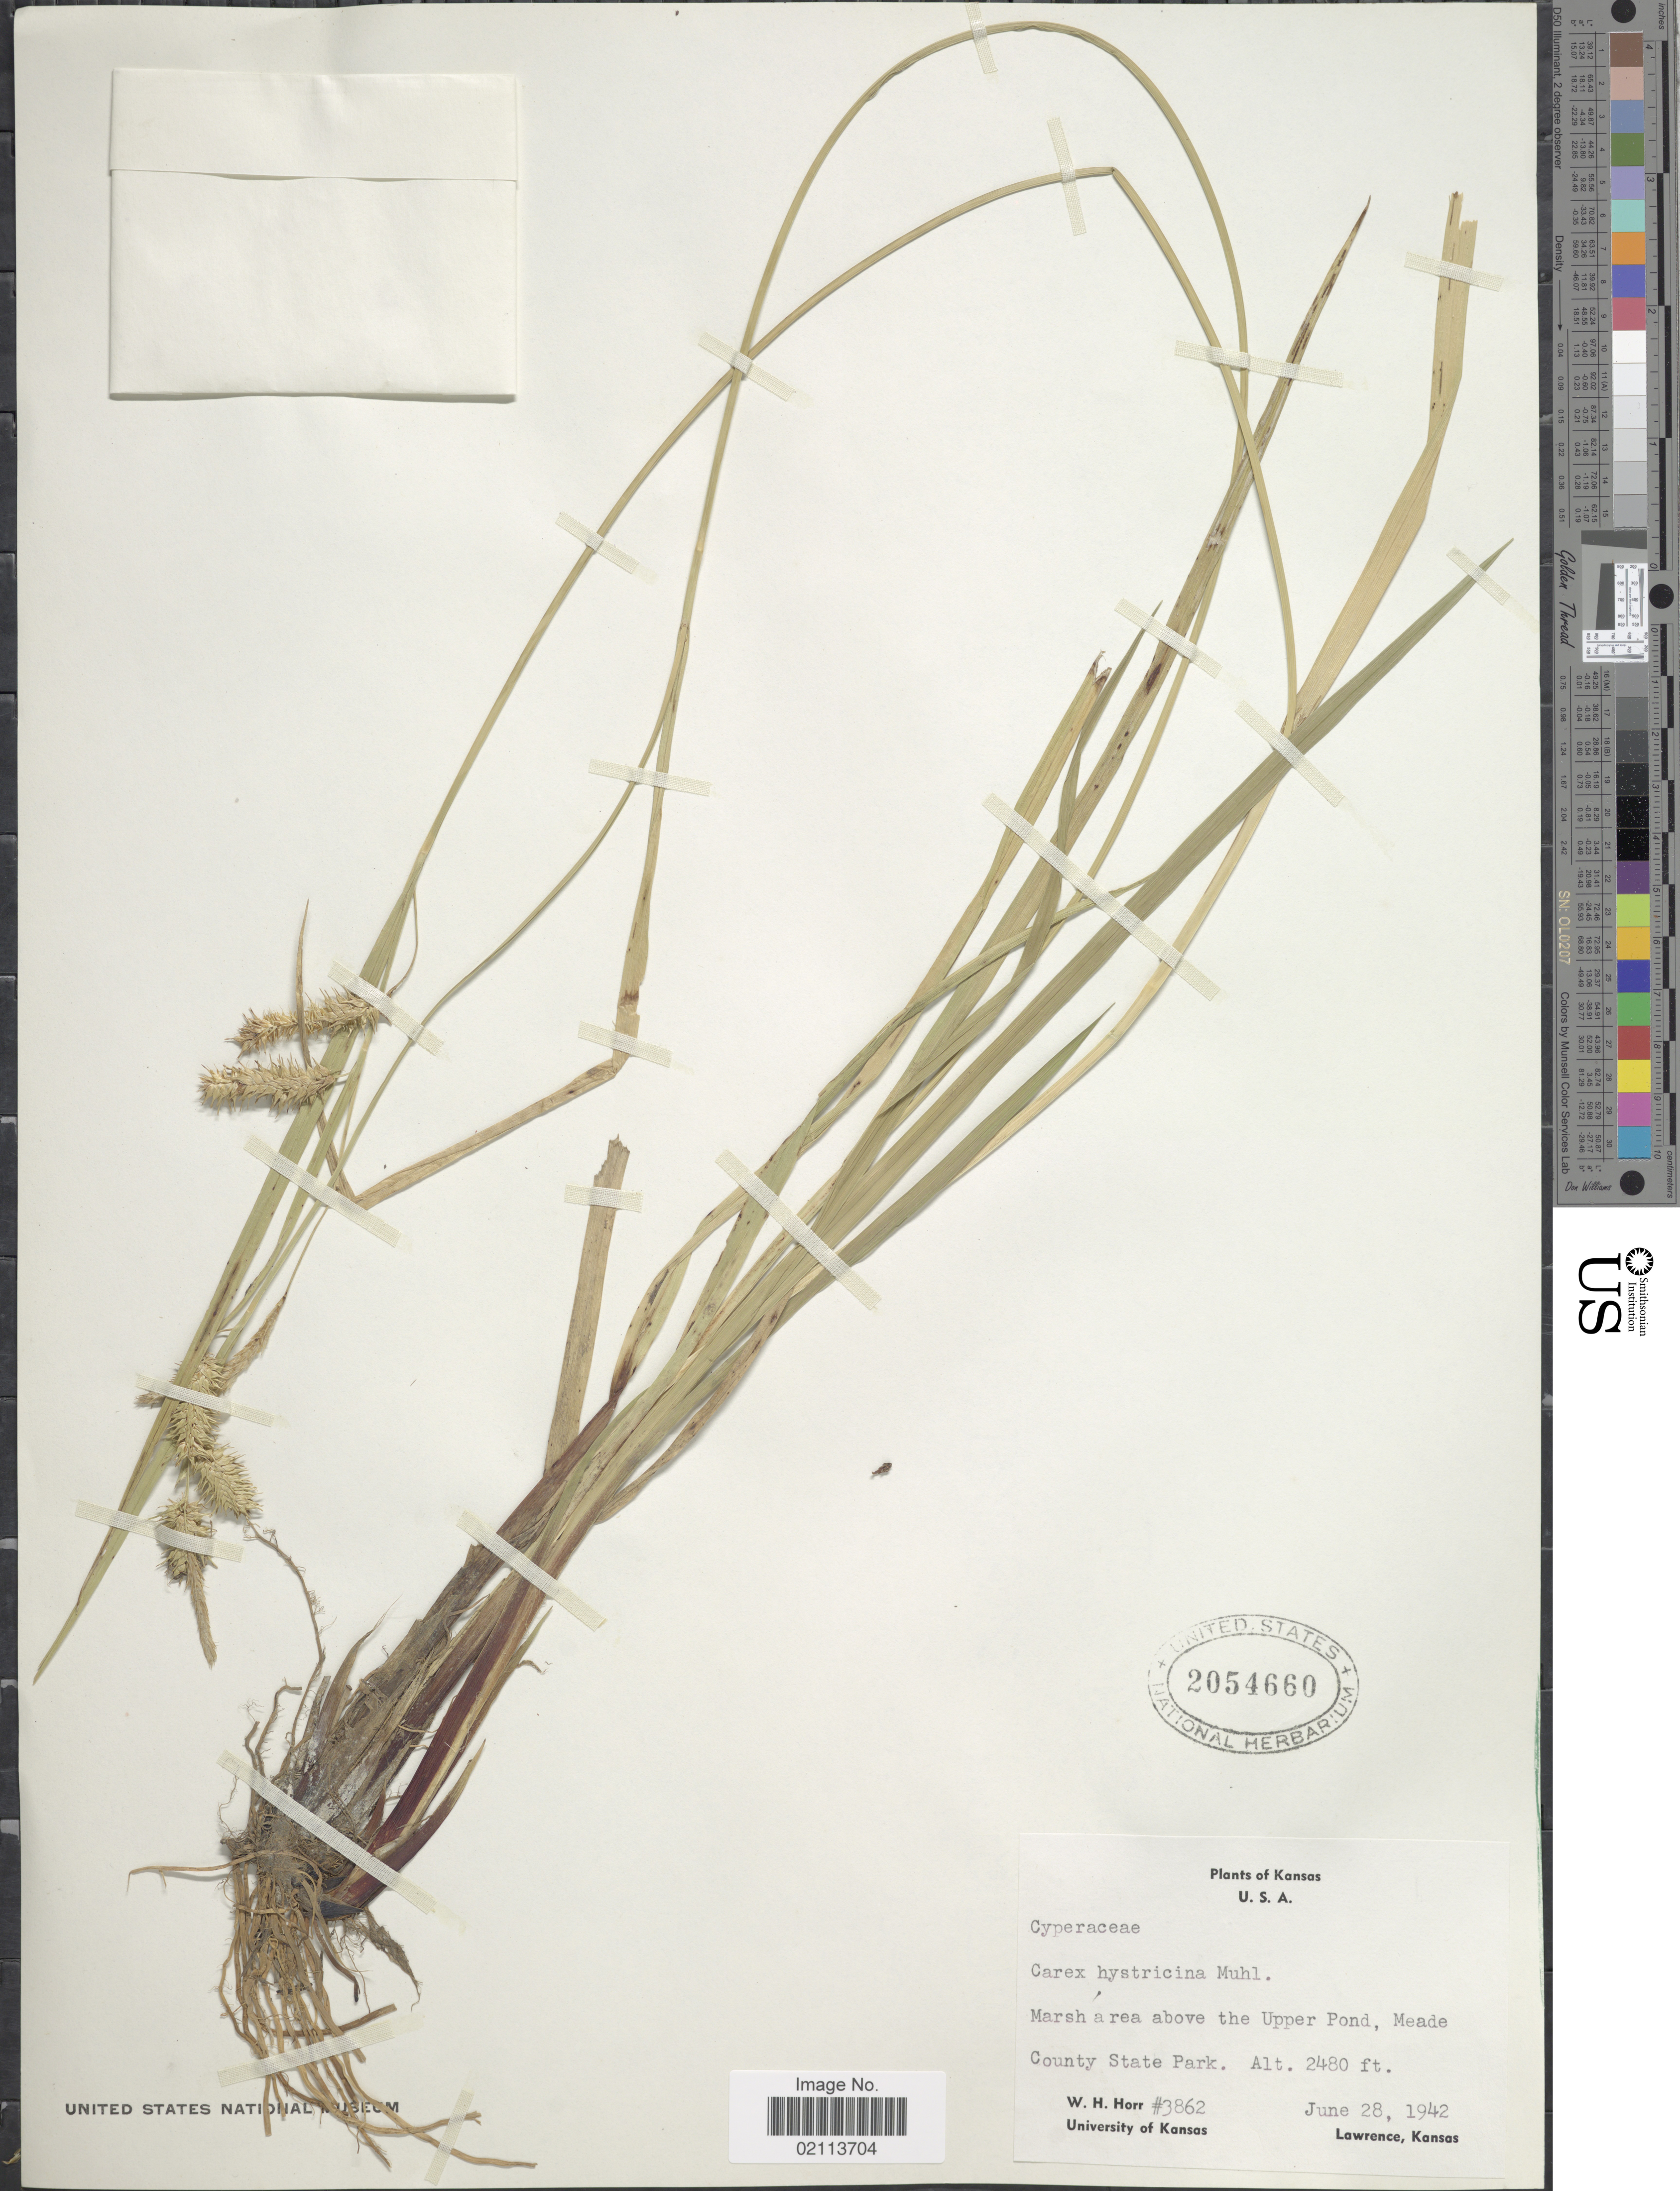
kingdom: Plantae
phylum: Tracheophyta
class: Liliopsida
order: Poales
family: Cyperaceae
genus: Carex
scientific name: Carex hystericina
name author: Muhl. ex Willd.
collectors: W. H. Horr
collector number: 3862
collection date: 1942-06-28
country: United States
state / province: Kansas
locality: Marsh area above the Upper Pond, Meade County State Park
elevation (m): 756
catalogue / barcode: US 2054660